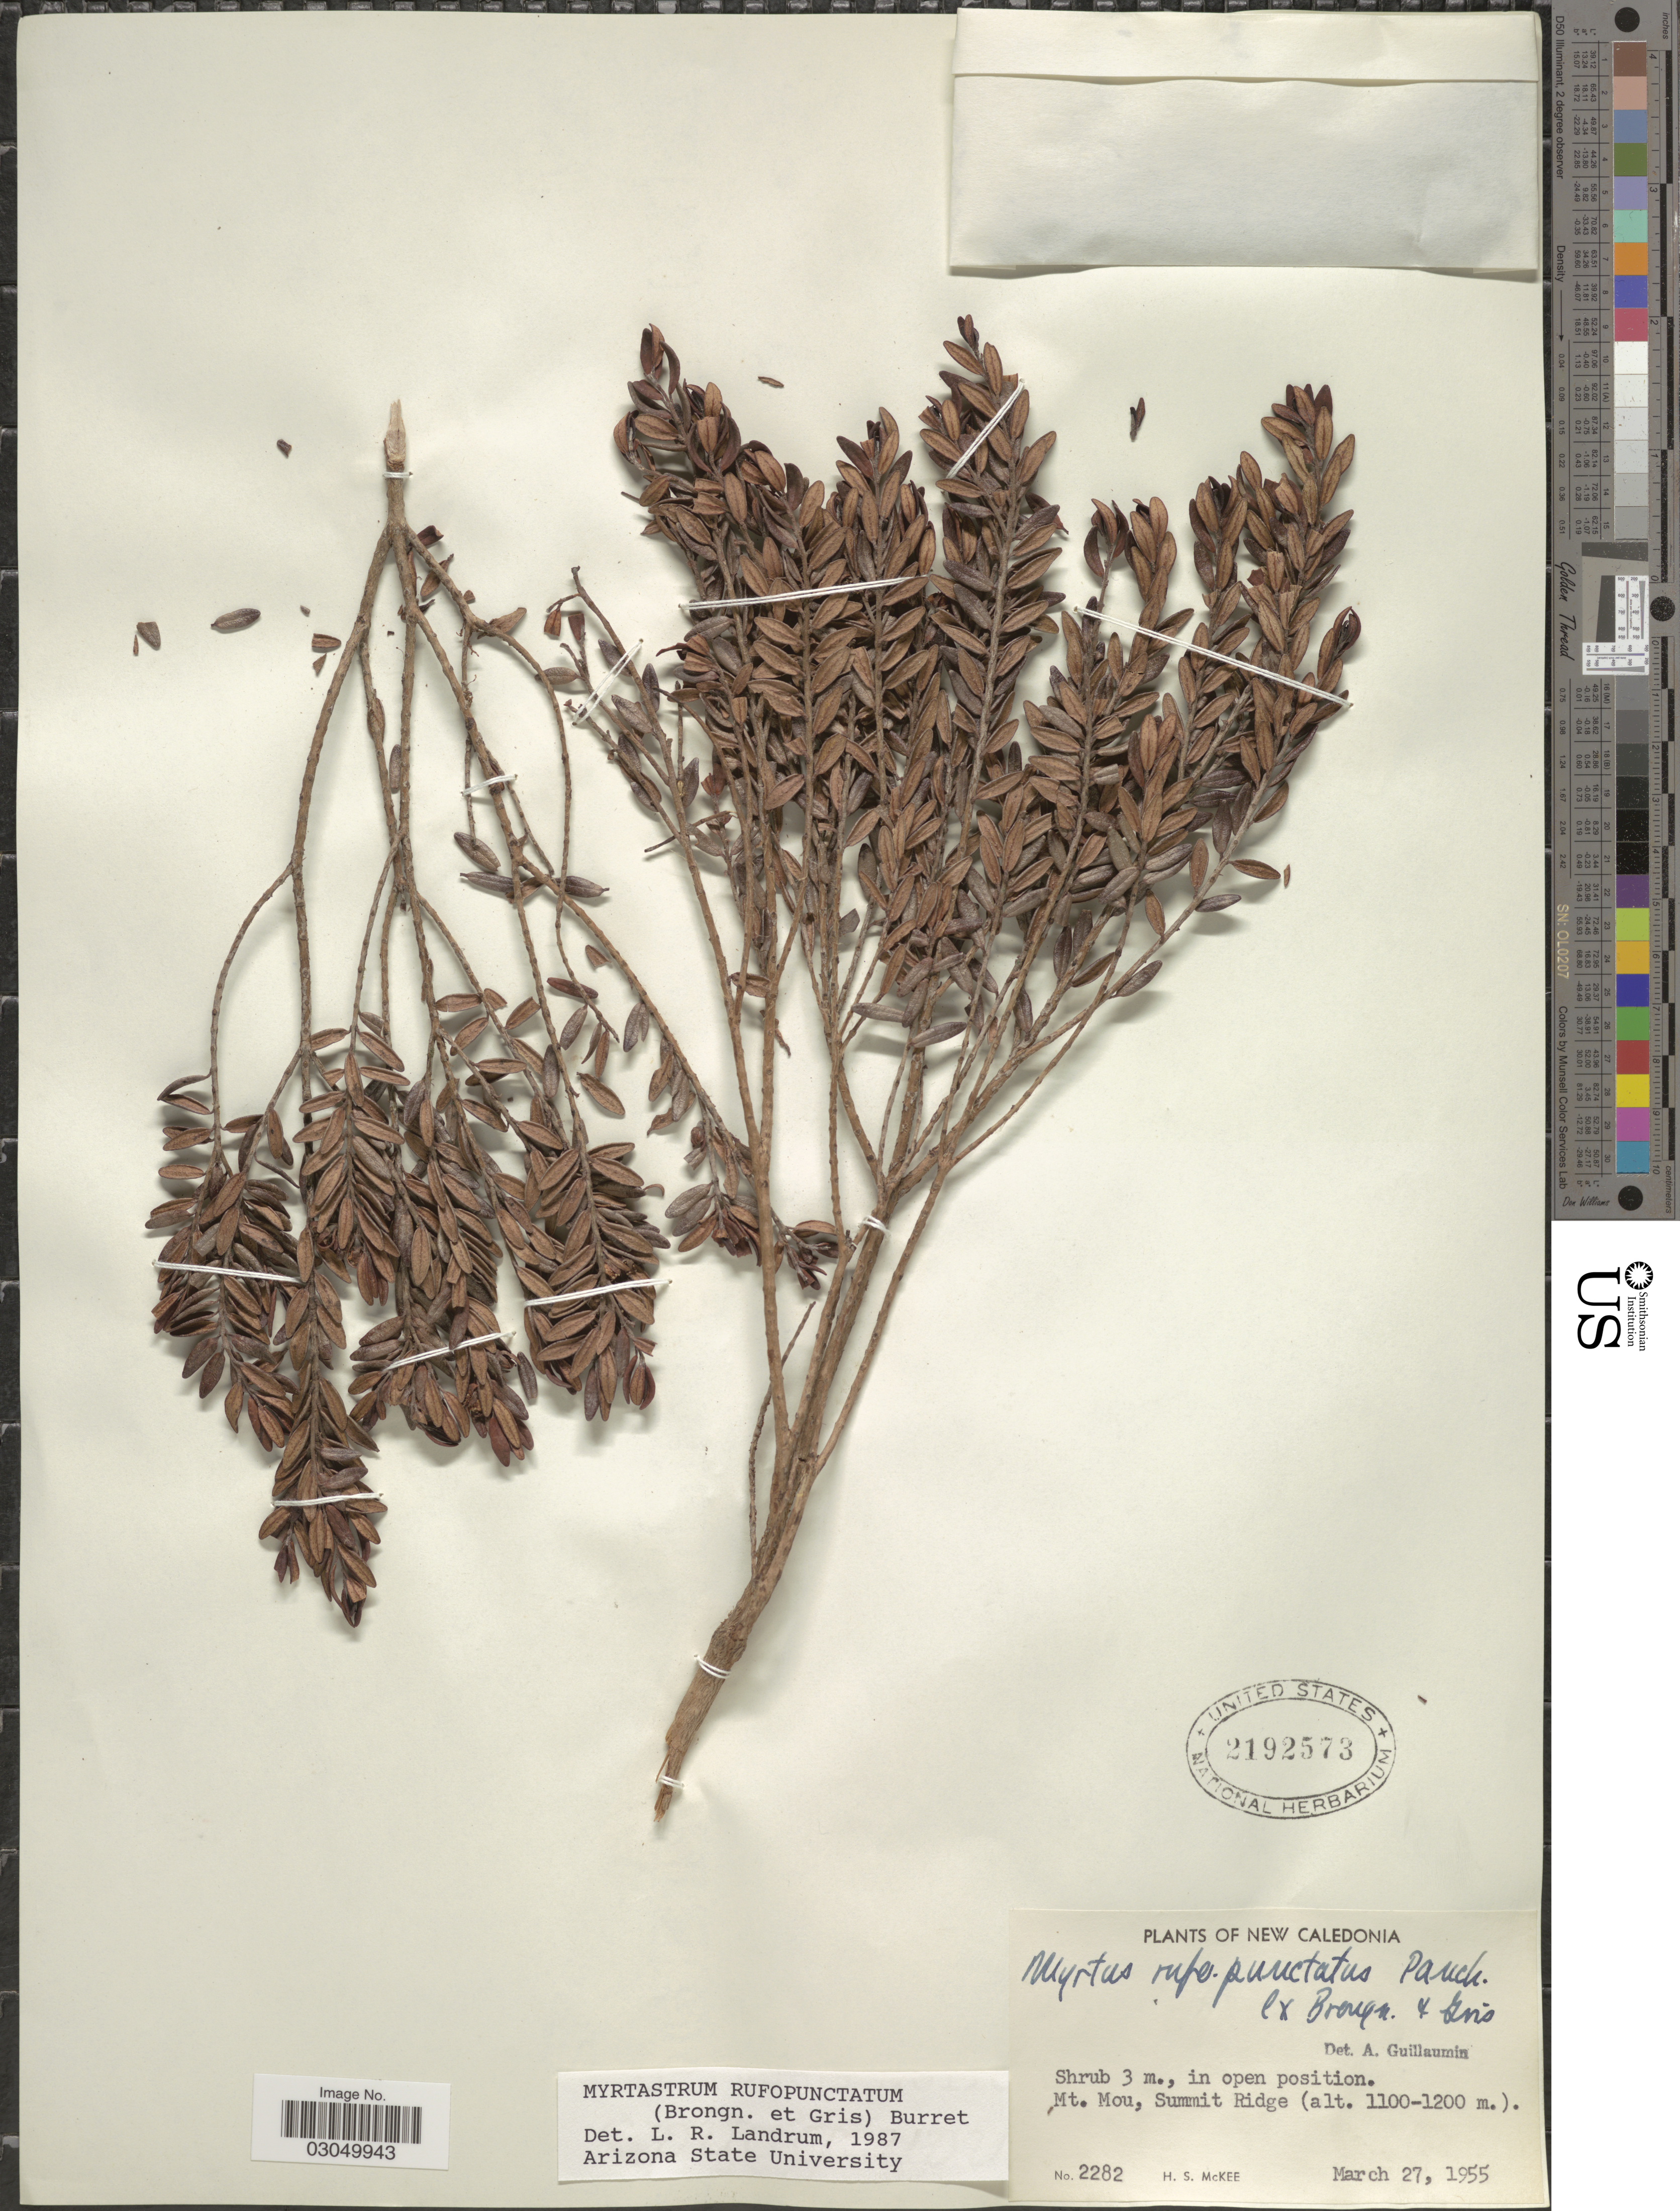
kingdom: Plantae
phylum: Tracheophyta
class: Magnoliopsida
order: Myrtales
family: Myrtaceae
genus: Myrtastrum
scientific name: Myrtastrum rufopunctatum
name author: (Pancher ex Brongn. & Gris) Burret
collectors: H. S. McKee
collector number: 2282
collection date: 1955-03-27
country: New Caledonia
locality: Mt. Mou, Summit Ridge.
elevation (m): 1100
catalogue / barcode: US 2192573